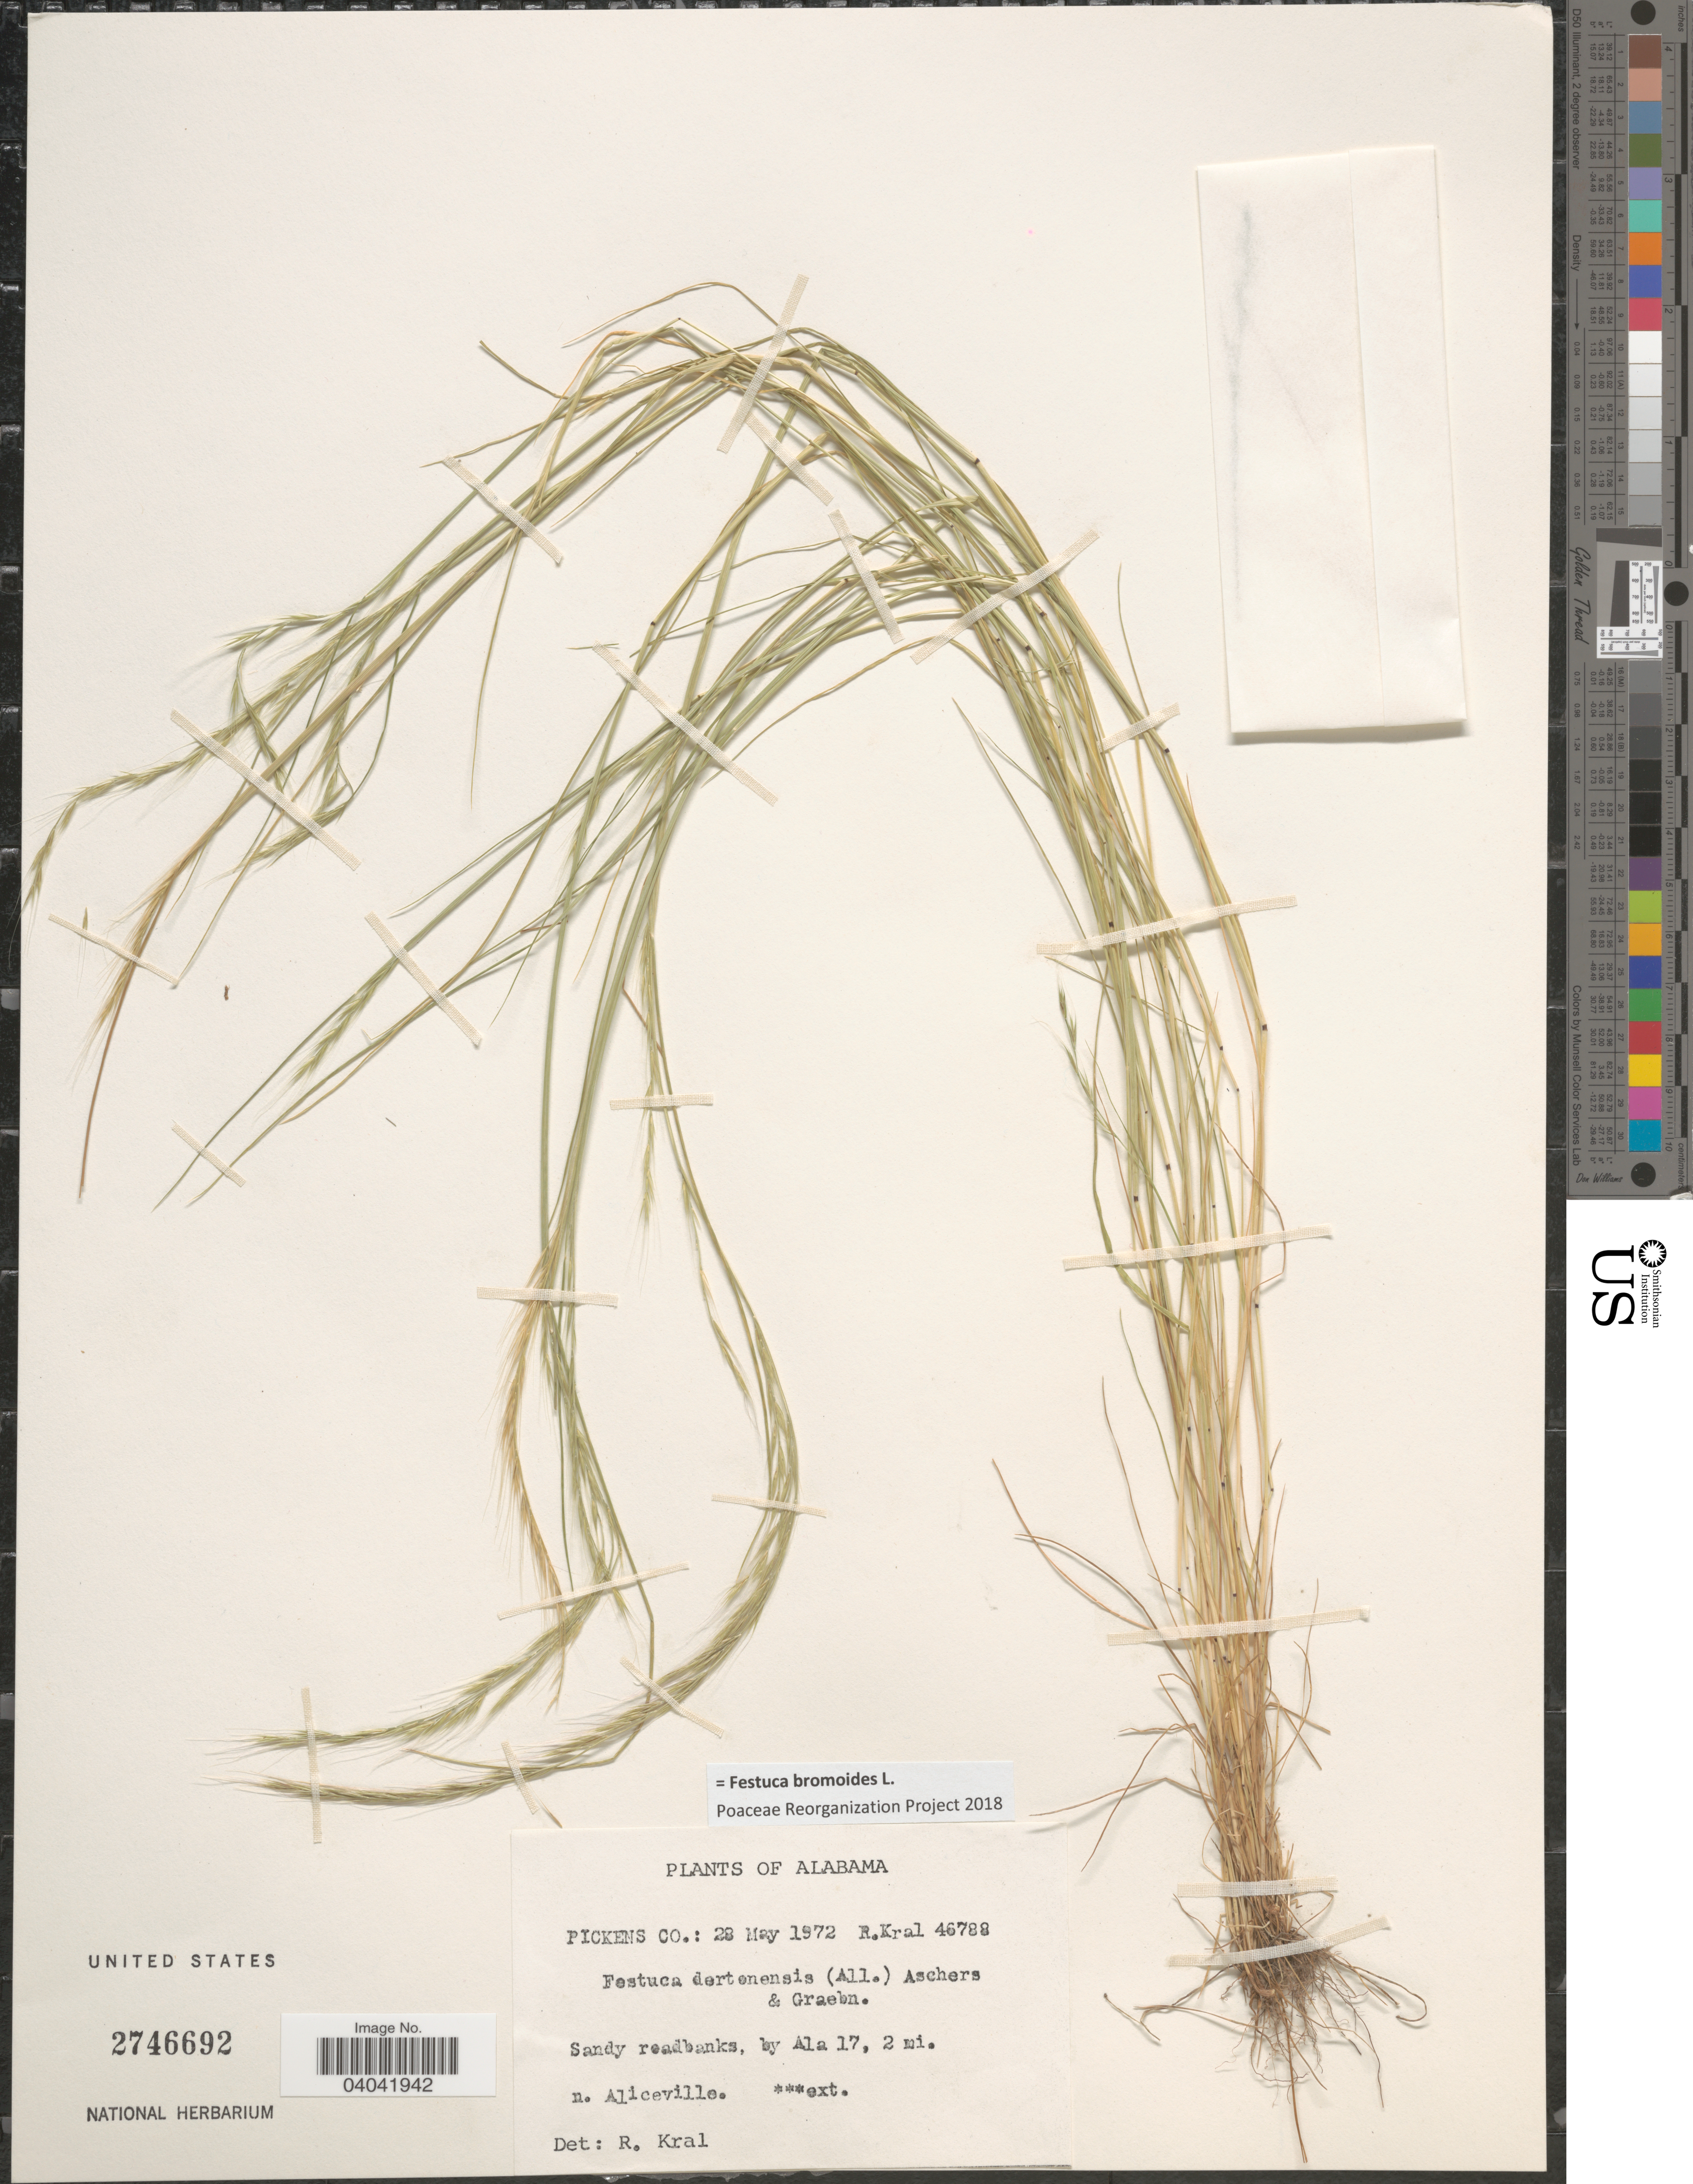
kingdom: Plantae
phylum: Tracheophyta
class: Liliopsida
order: Poales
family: Poaceae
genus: Festuca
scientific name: Festuca bromoides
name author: L.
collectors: R. Kral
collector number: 46788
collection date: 1972-05-28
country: United States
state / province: Alabama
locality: Pickens Co. Sandy readbanks, by Ala 17, 2 mi. n. Aliceville.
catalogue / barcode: US 2746692